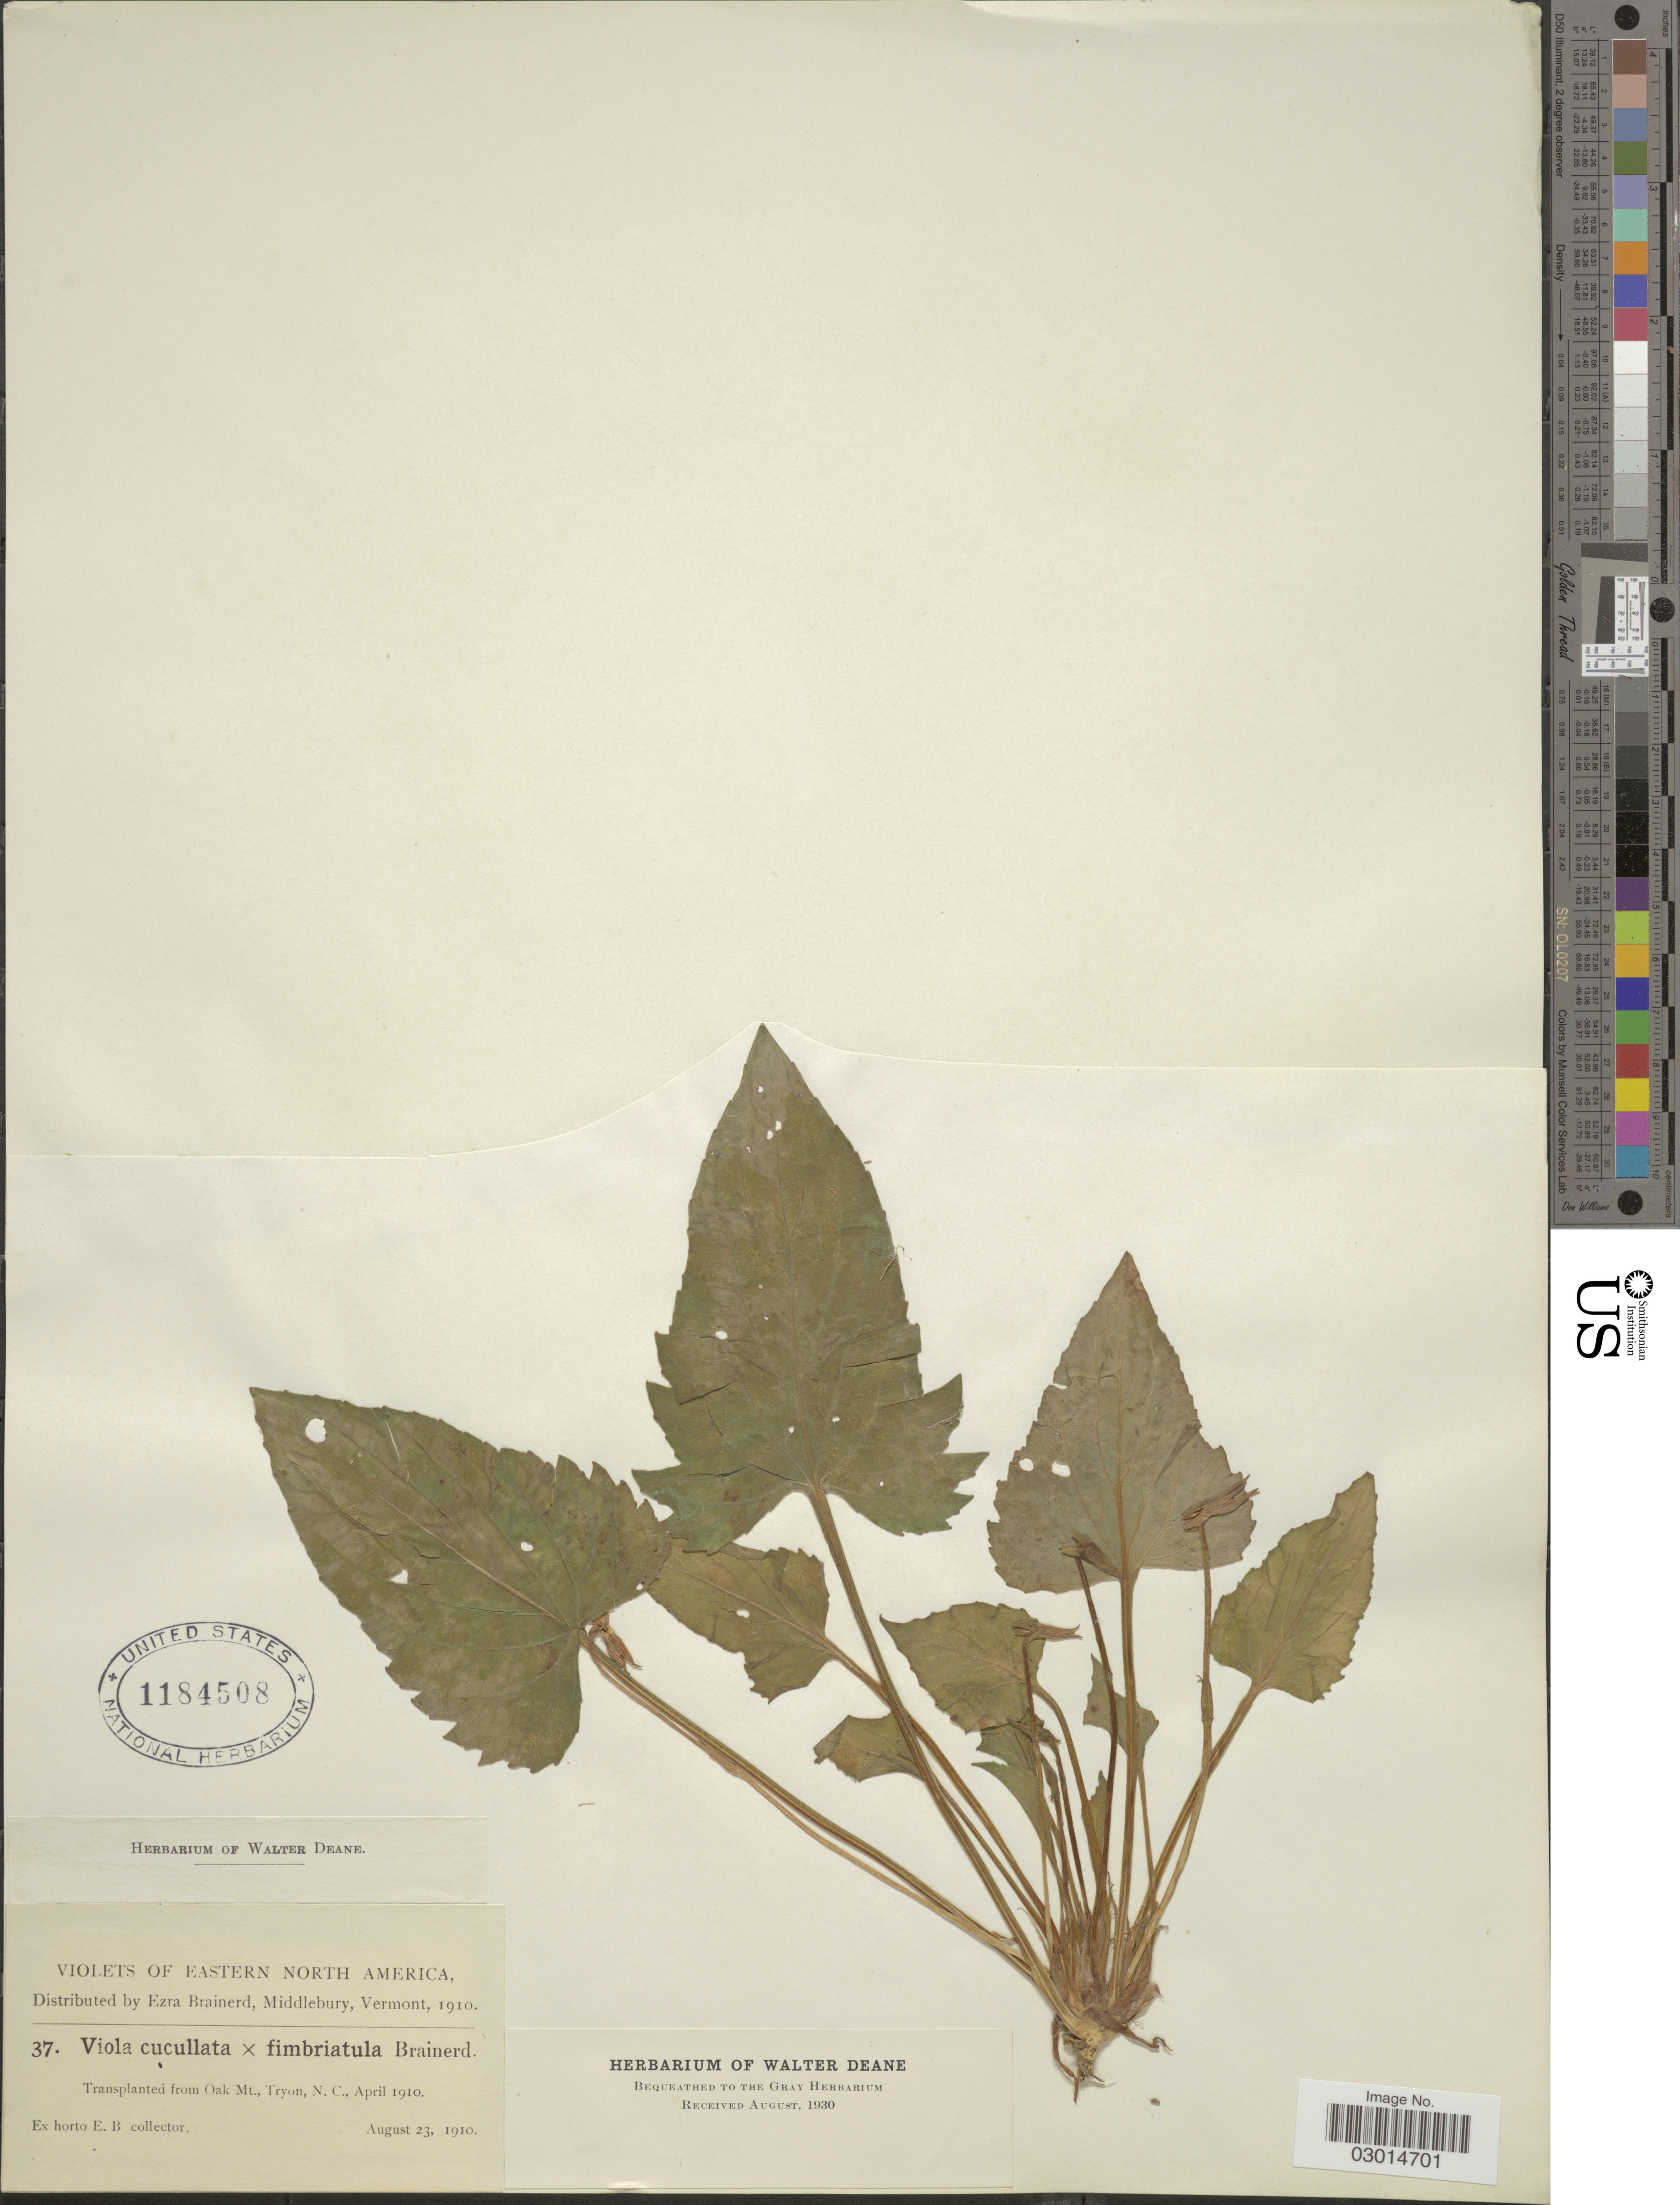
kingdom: Plantae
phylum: Tracheophyta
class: Magnoliopsida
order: Malpighiales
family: Violaceae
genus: Viola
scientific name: Viola cucullata x V. fimbriatula Small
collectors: ex herb. Ezra Brainerd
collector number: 37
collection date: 1910-08-23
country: United States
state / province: North Carolina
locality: Eastern North America. Transplanted from Oak Mt., Tryon, N.C.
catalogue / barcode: US 1184508